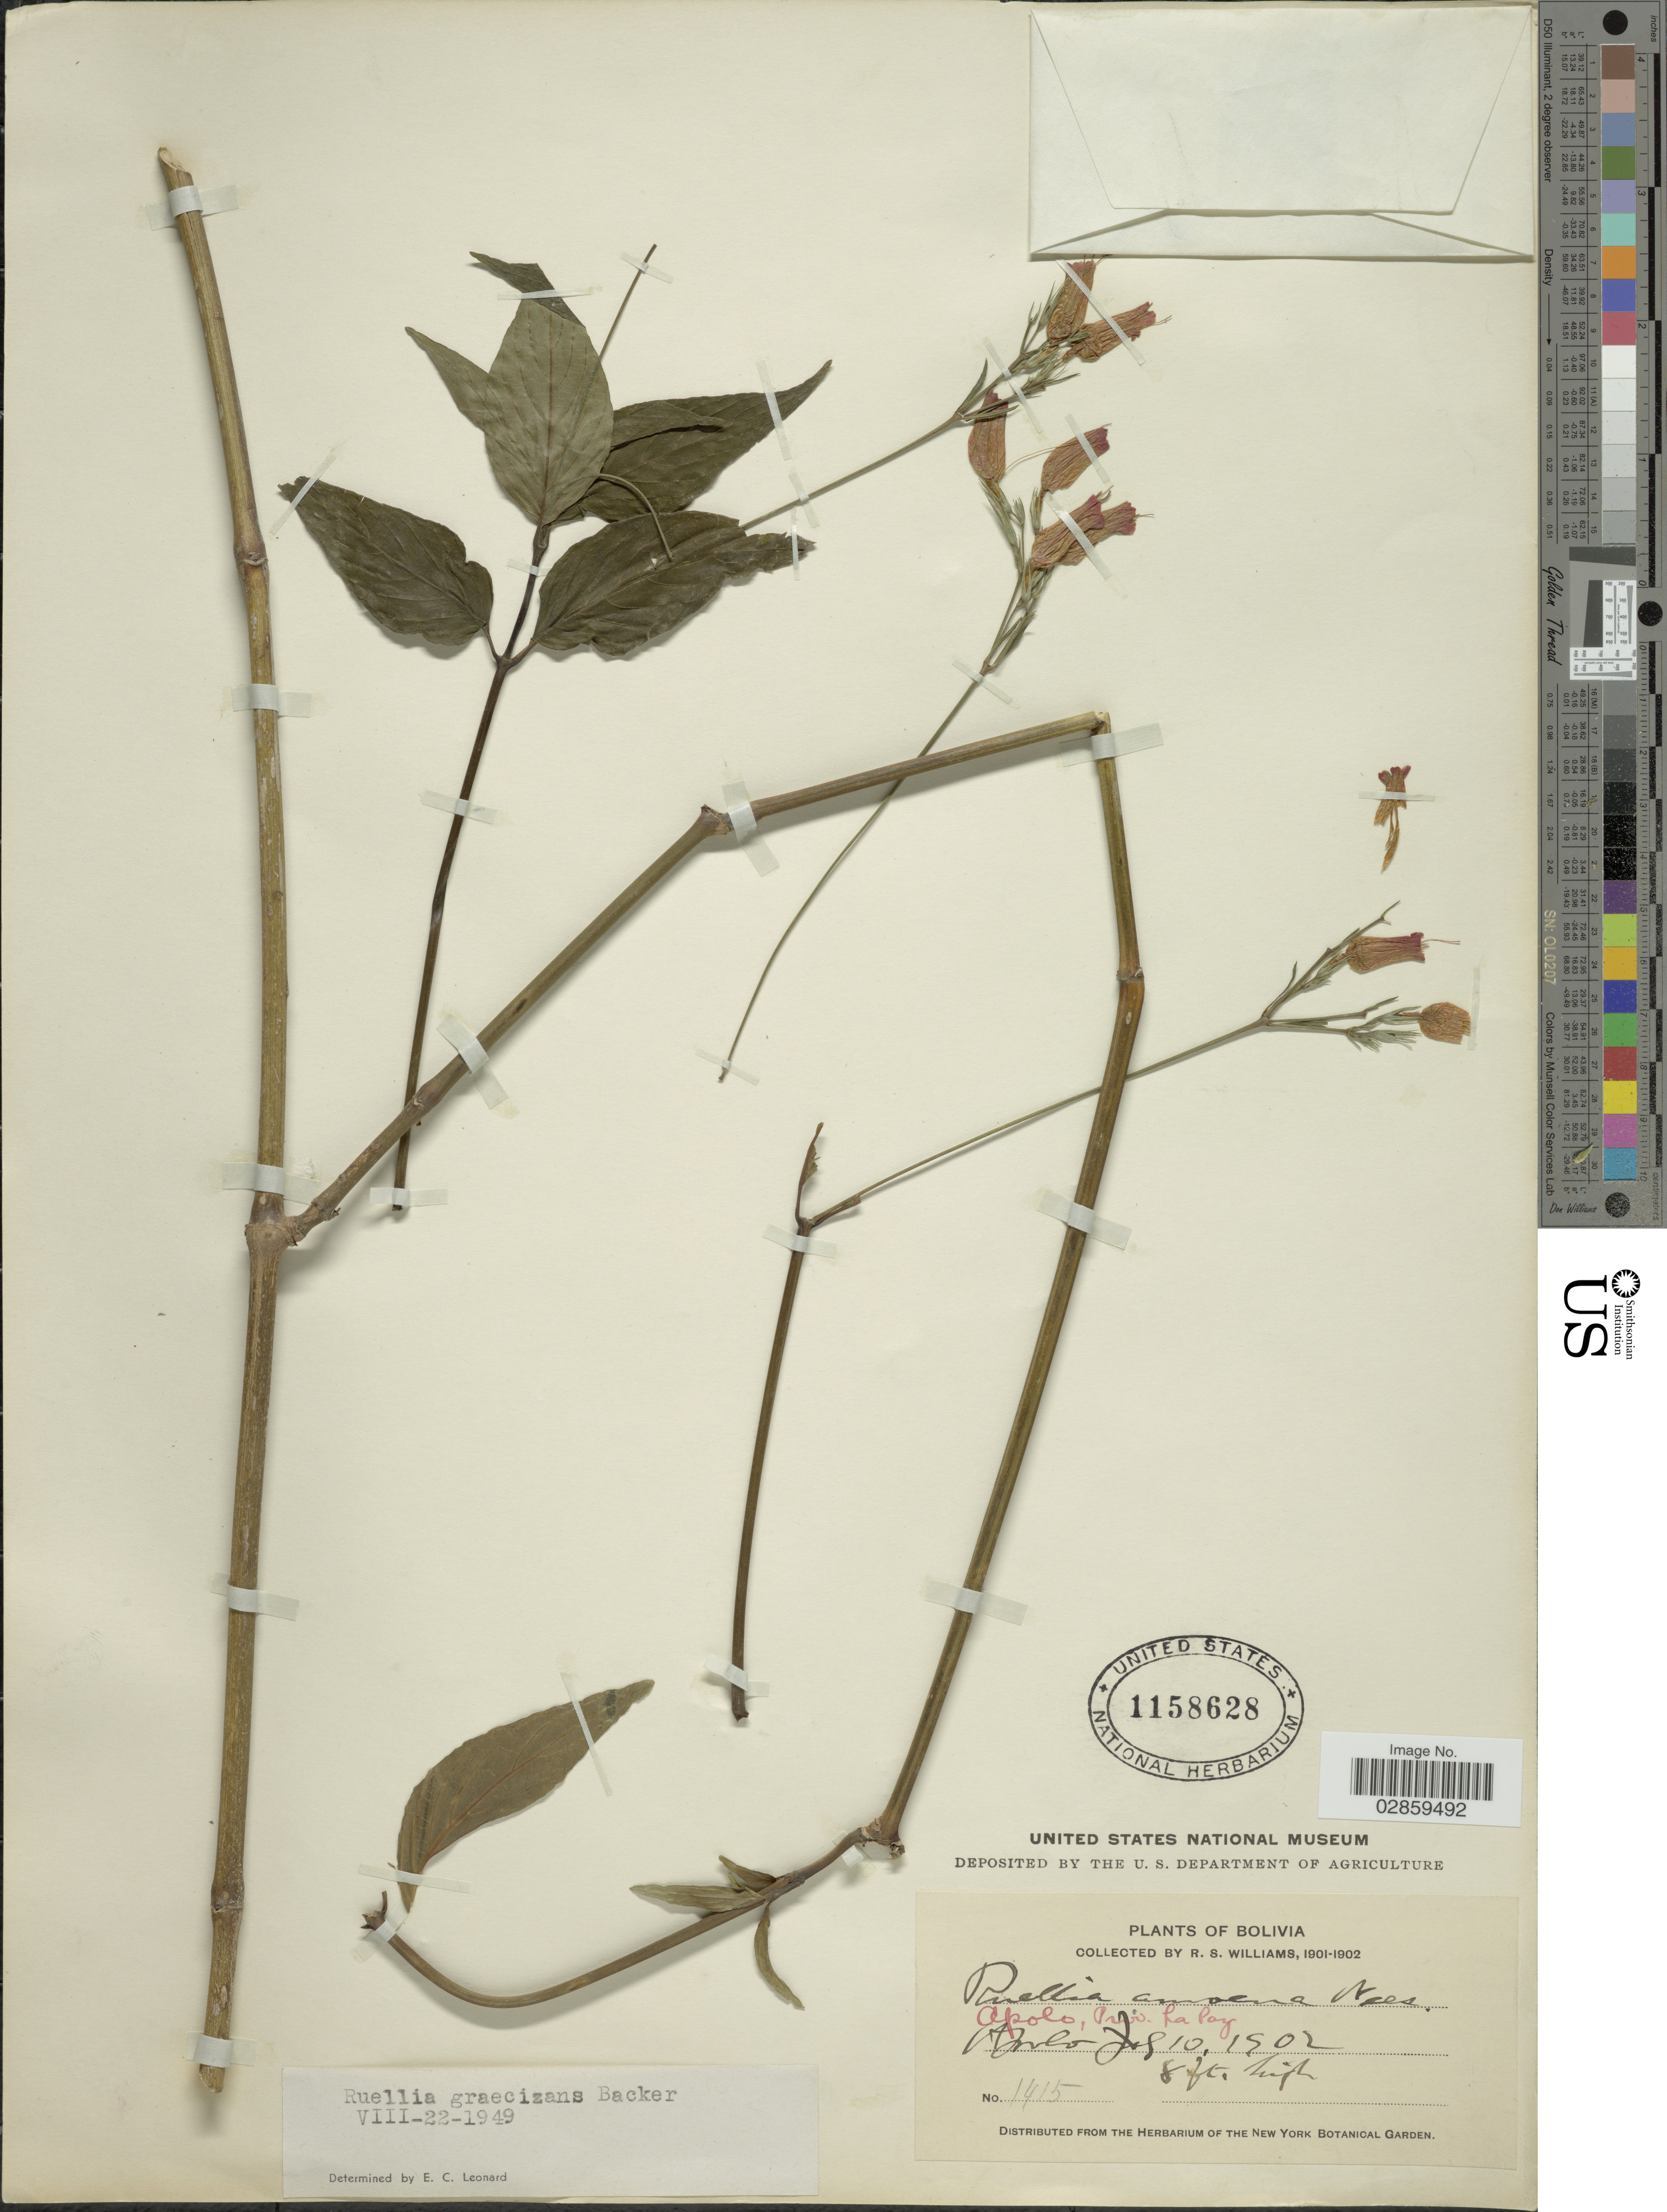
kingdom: Plantae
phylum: Tracheophyta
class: Magnoliopsida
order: Lamiales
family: Acanthaceae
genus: Ruellia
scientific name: Ruellia brevifolia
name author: (Pohl) C. Ezcurra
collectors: R. S. Williams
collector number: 1415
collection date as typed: Jul 10, 1902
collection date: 1902-07-10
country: Bolivia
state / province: La Paz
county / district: Franz Tamayo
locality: Apolo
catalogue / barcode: US 1158628